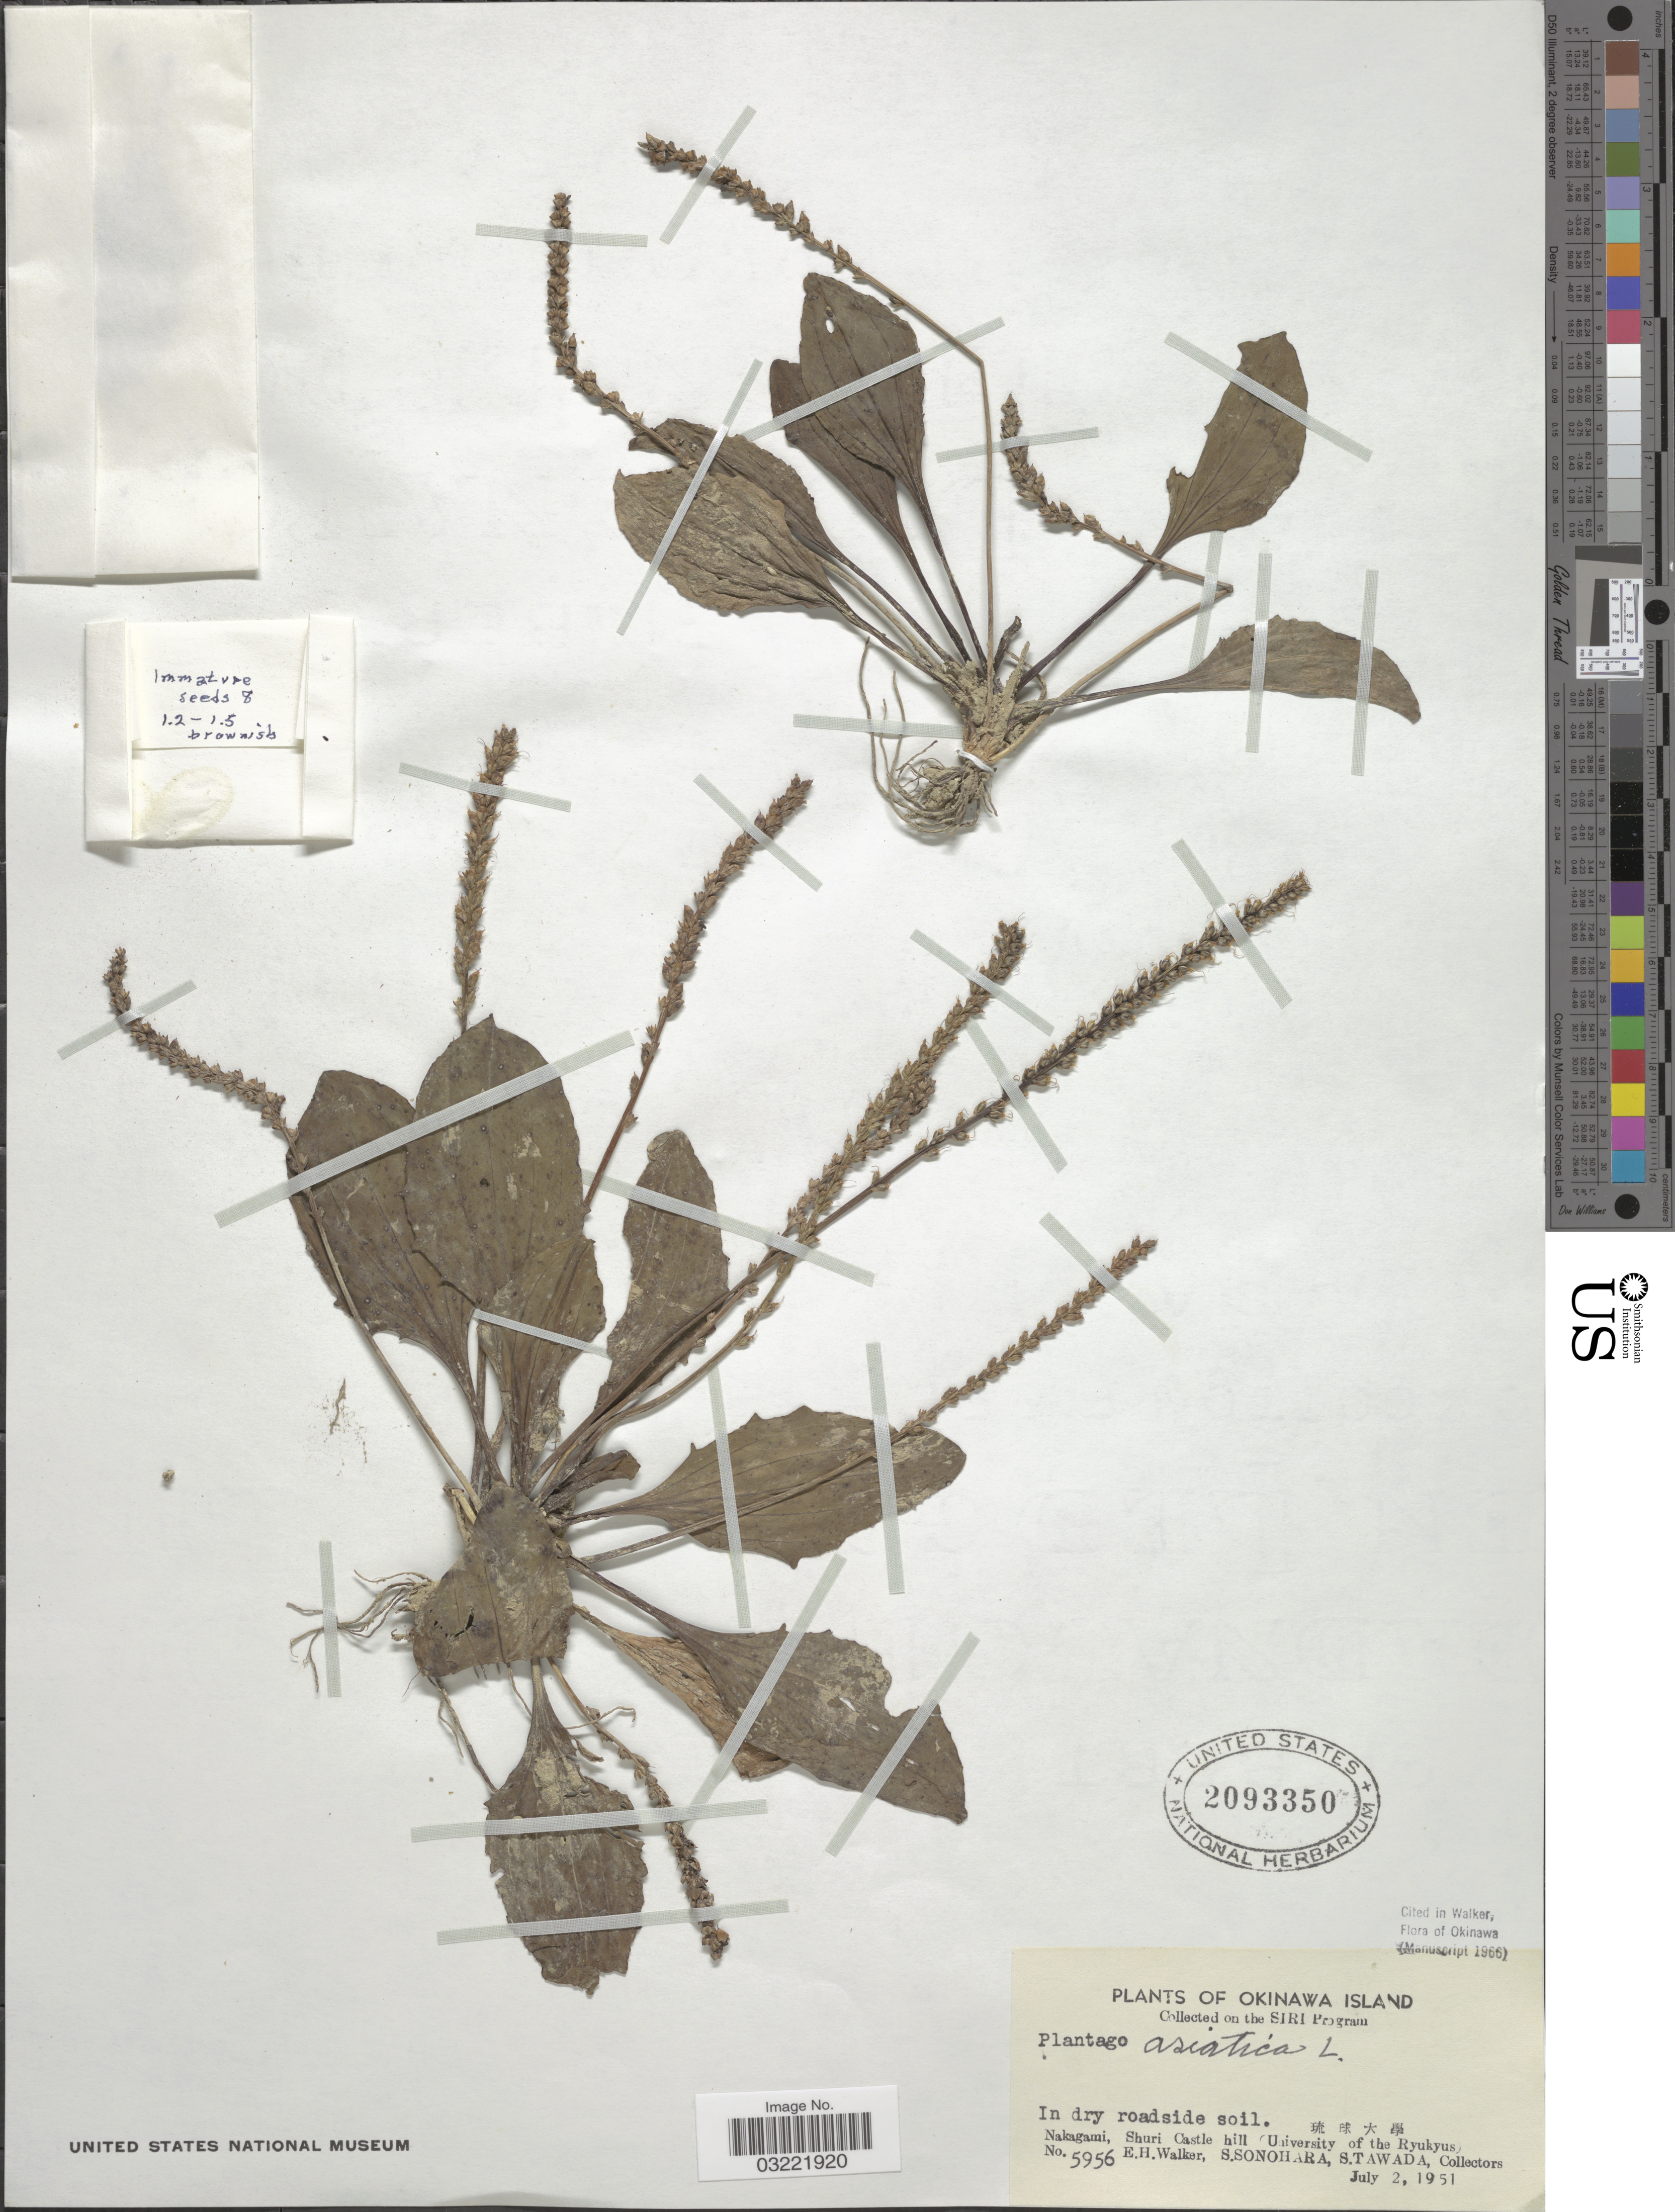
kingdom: Plantae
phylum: Tracheophyta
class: Magnoliopsida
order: Lamiales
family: Plantaginaceae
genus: Plantago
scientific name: Plantago asiatica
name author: L.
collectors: E. H. Walker, S. Sonohara & S. Tawada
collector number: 5956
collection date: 1951-07-02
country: Japan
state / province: Okinawa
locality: X. Nakagami, Shuri Castle hill (University of the Ryukyus).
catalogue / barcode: US 2093350